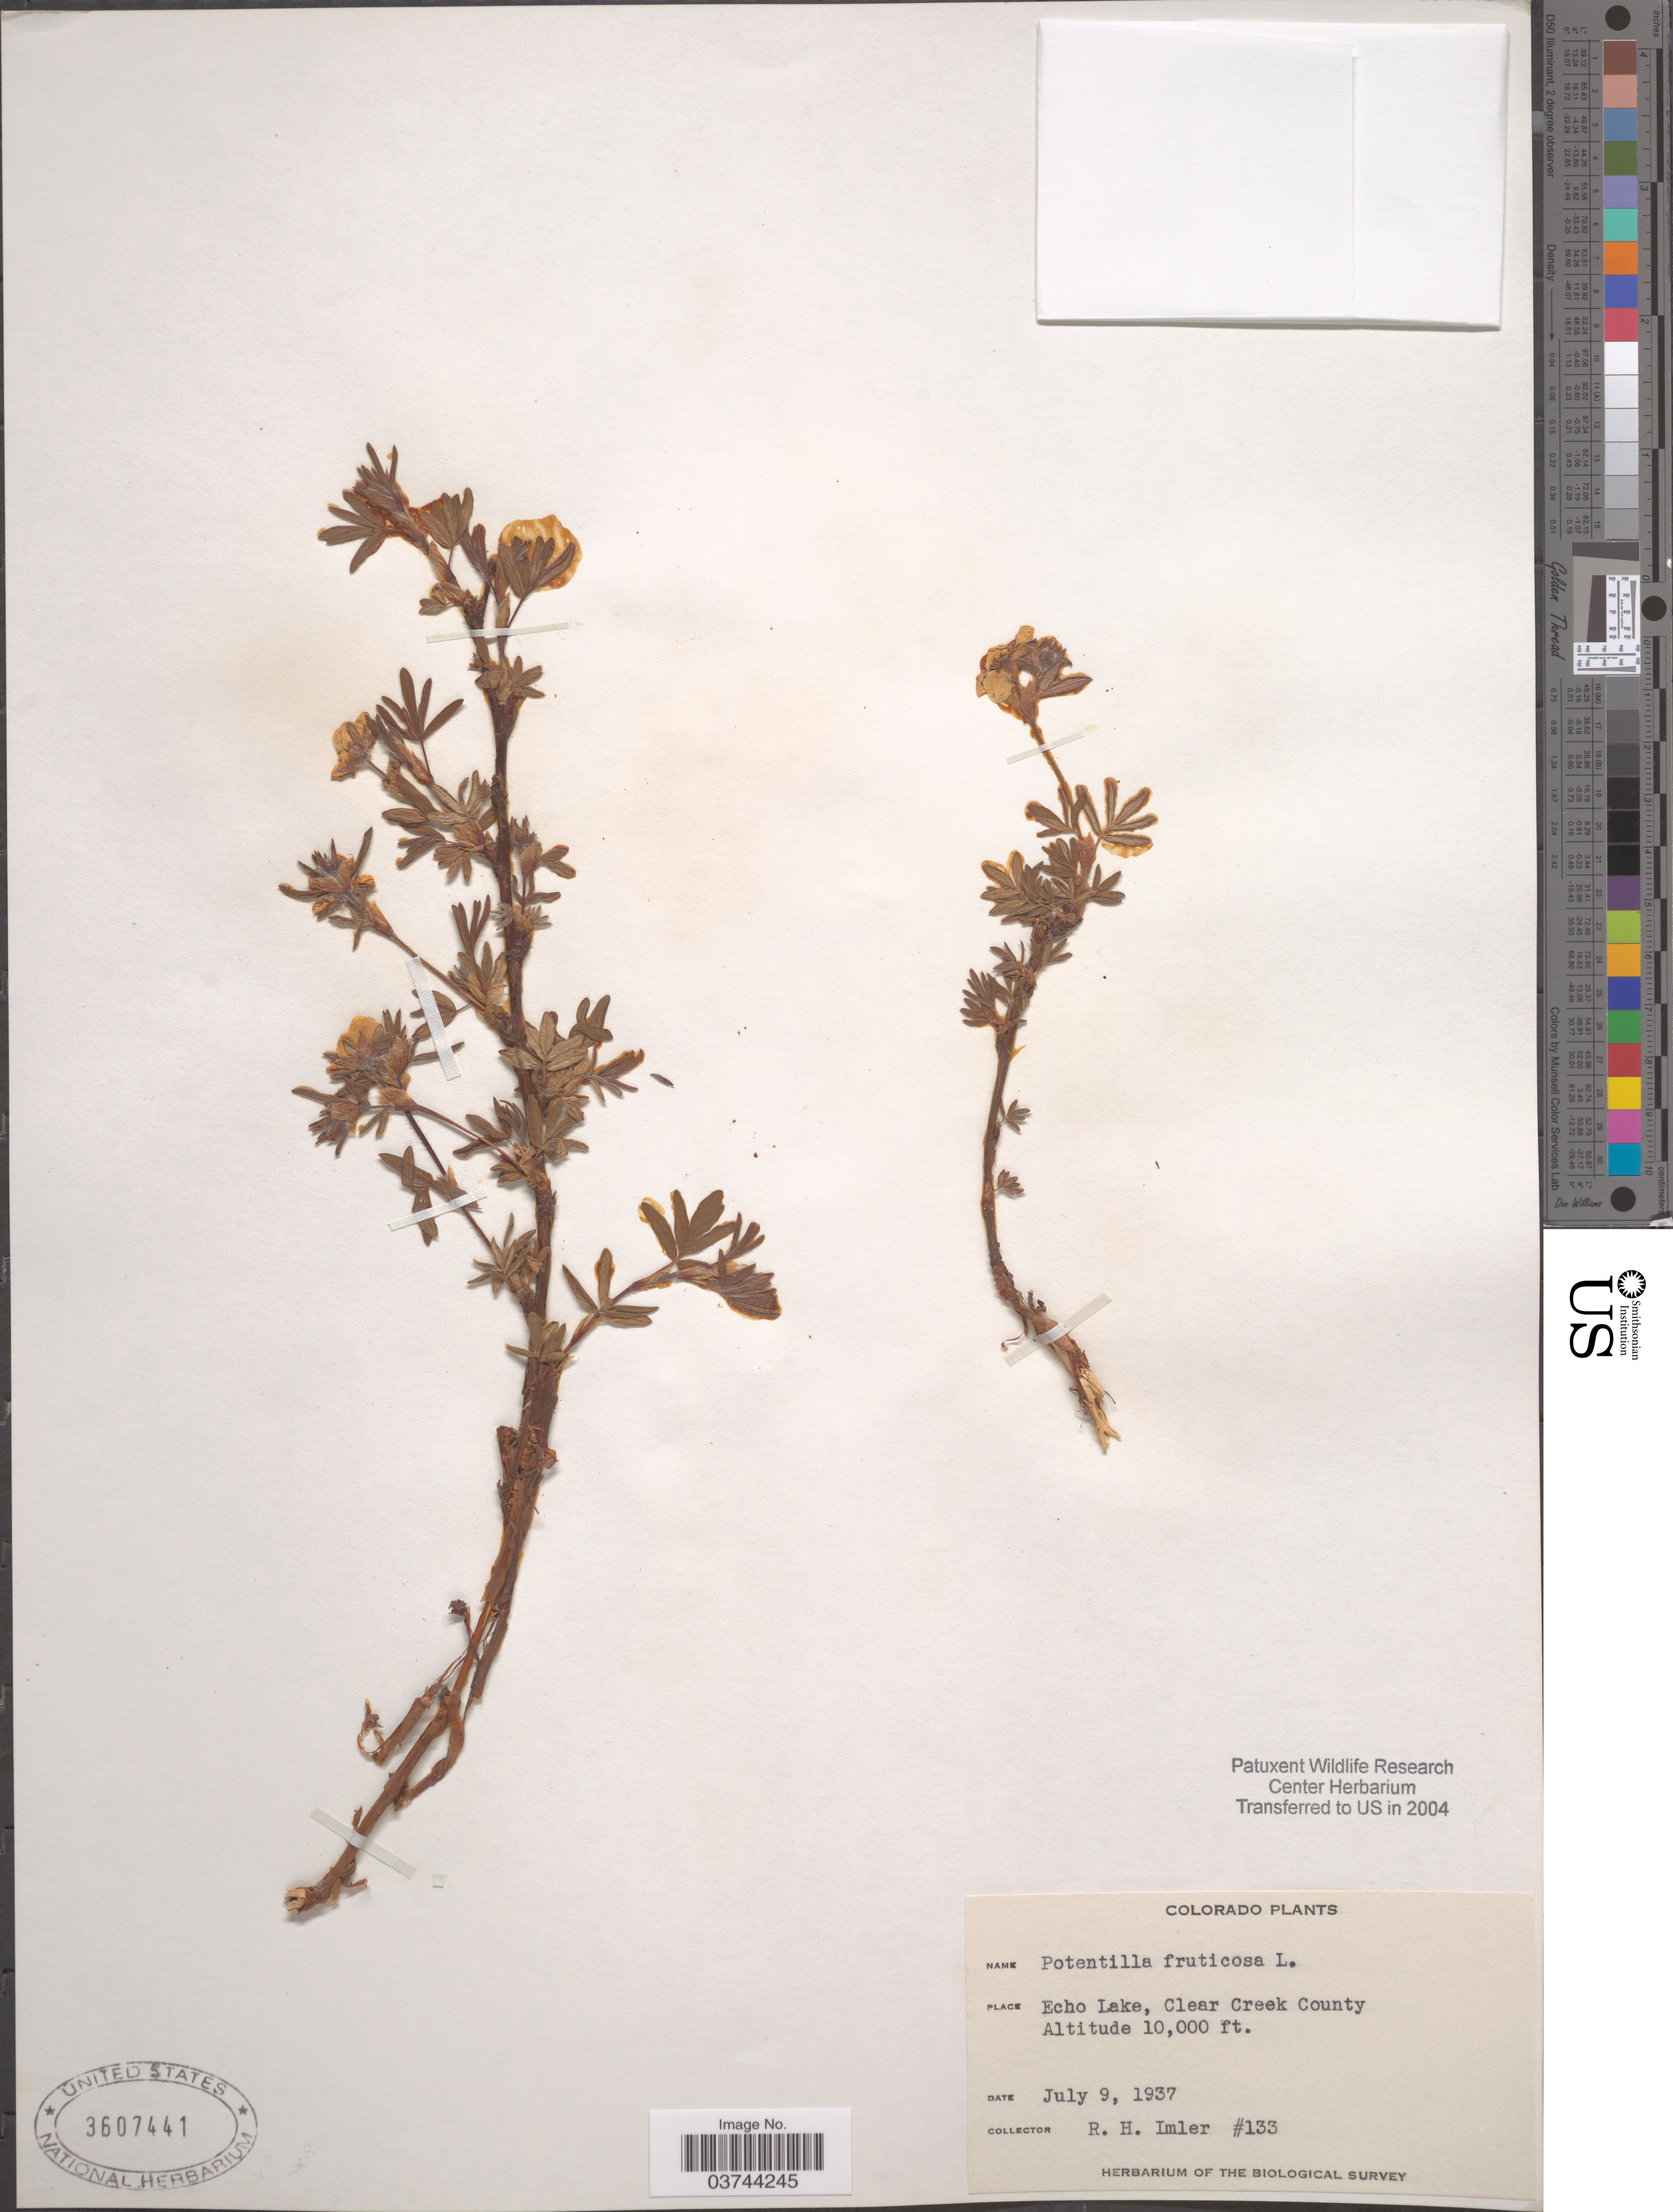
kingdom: Plantae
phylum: Tracheophyta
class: Magnoliopsida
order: Rosales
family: Rosaceae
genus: Dasiphora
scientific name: Dasiphora fruticosa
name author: (L.) Rydb.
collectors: R. Imler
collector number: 133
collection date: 1937-07-09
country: United States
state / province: Colorado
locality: Echo Lake, Clear Creek County.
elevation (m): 3048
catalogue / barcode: US 3607441